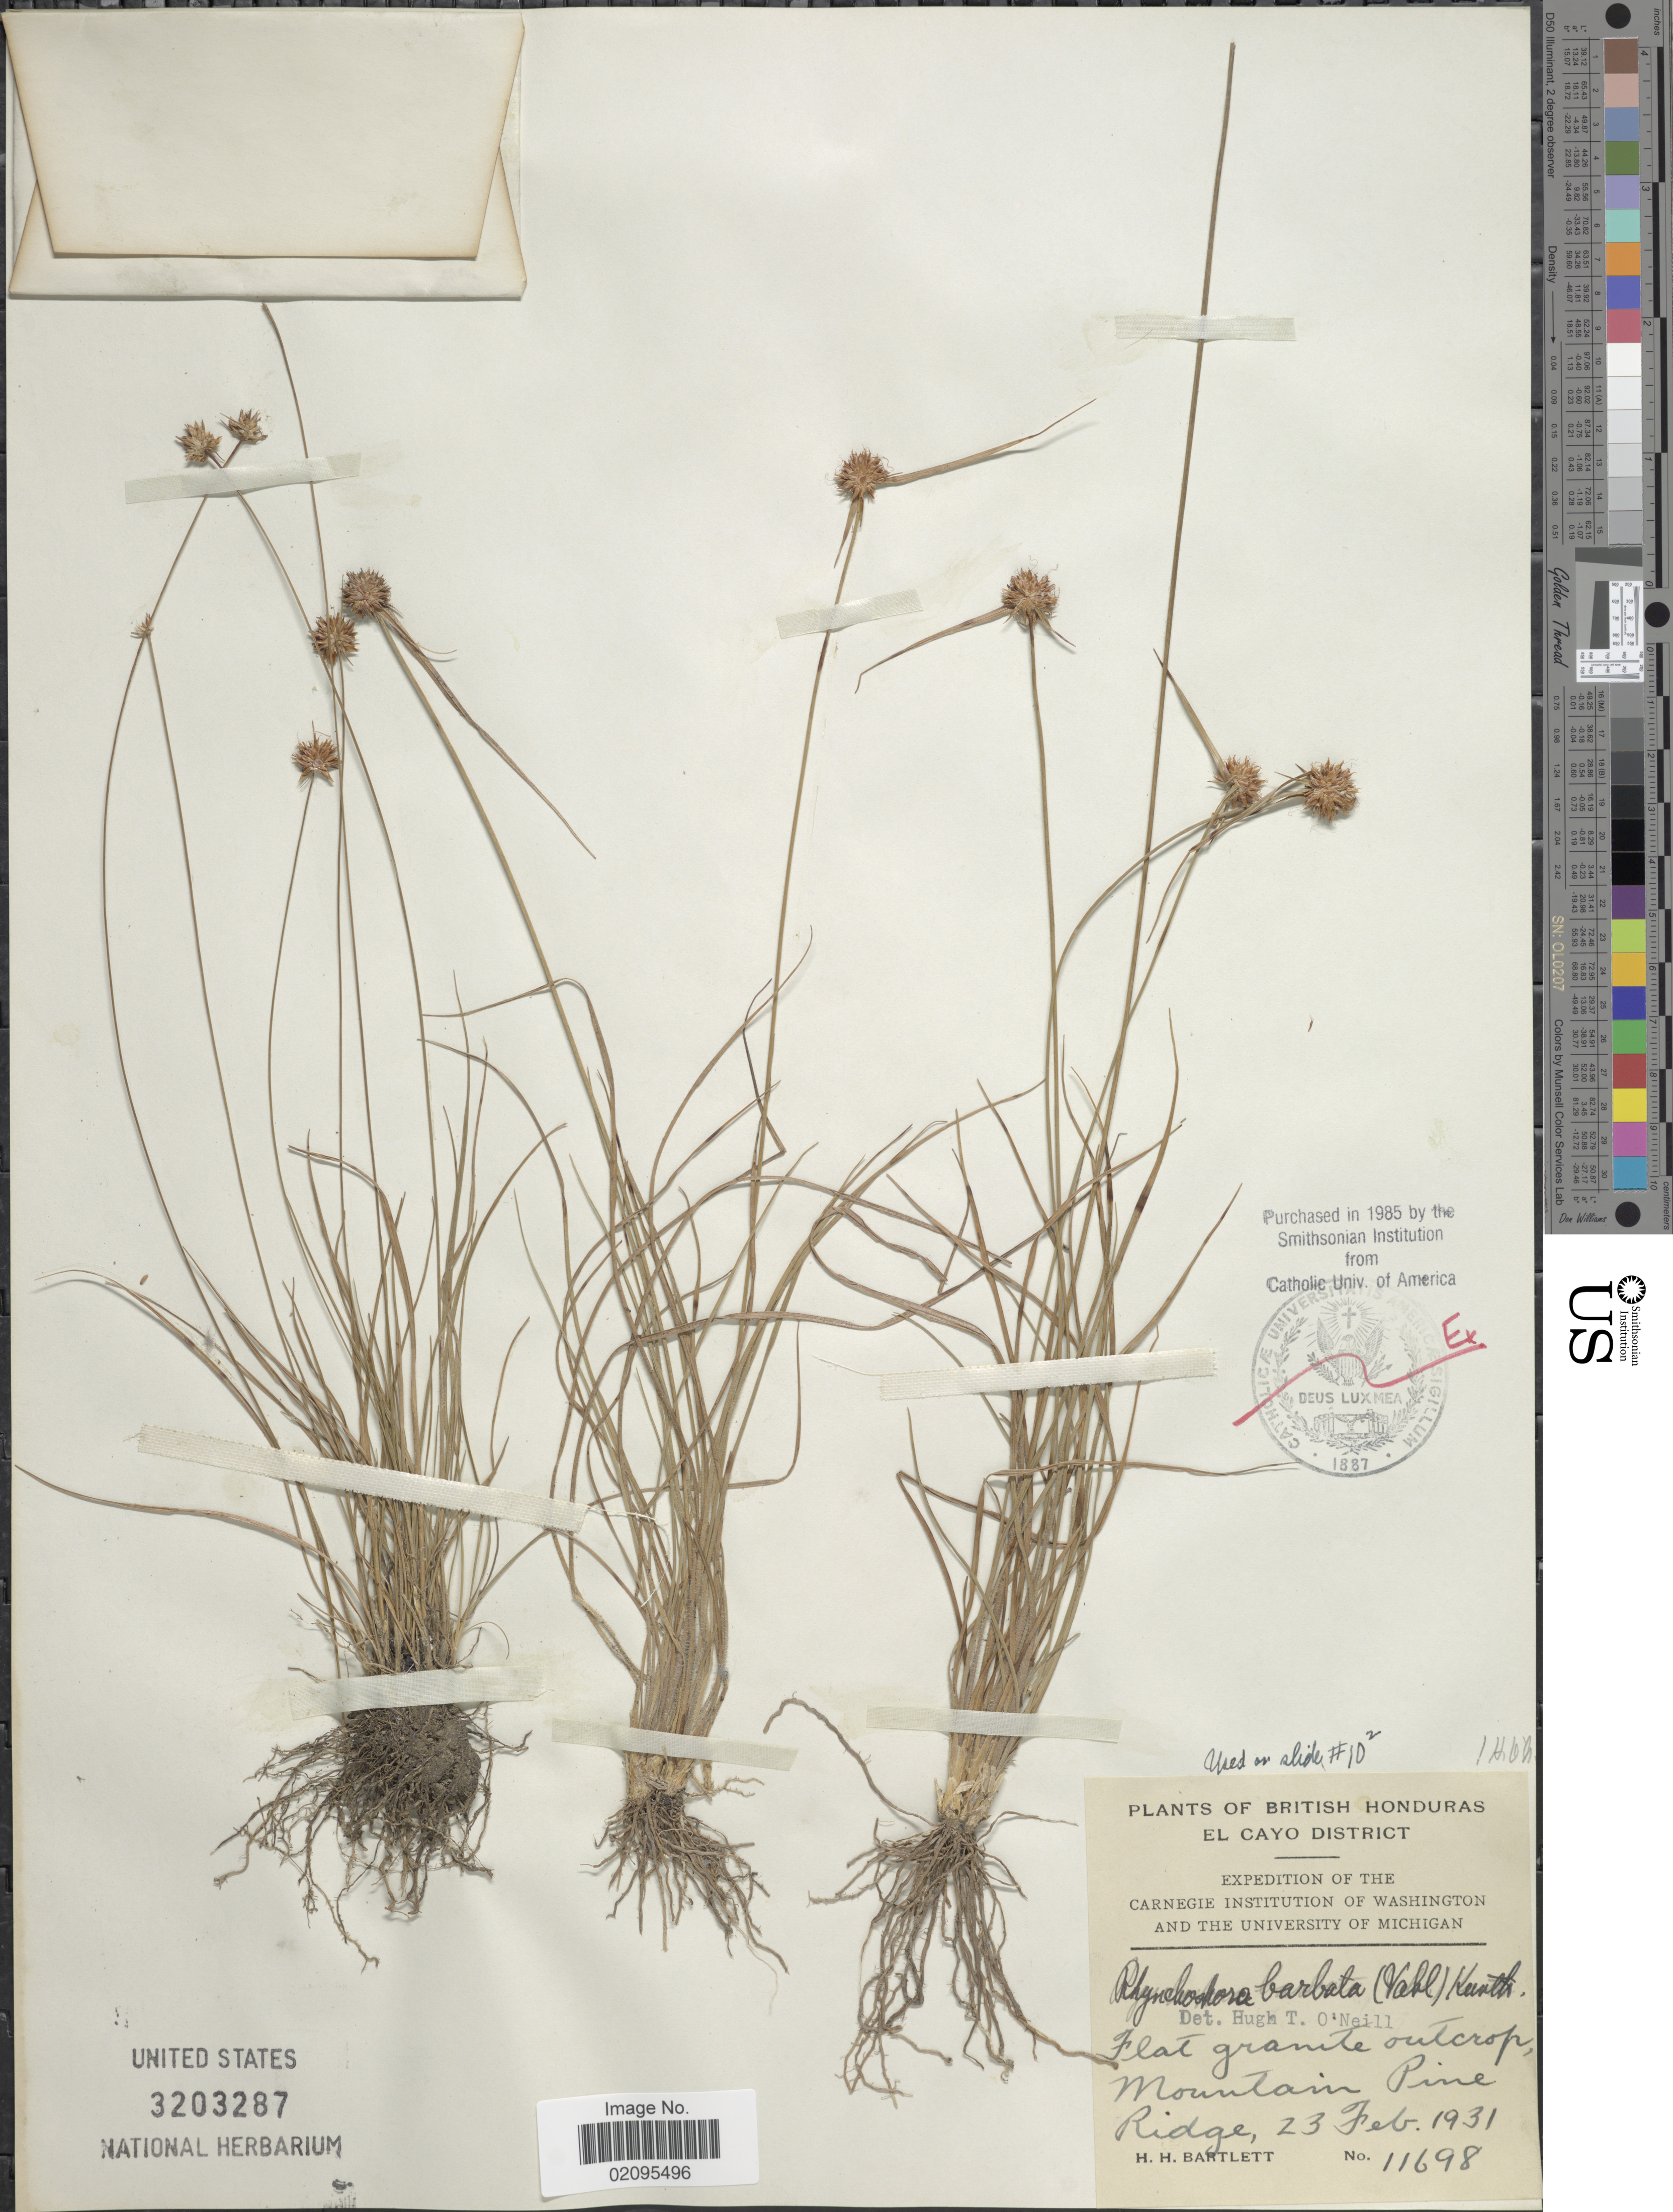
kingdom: Plantae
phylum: Tracheophyta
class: Liliopsida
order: Poales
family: Cyperaceae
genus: Rhynchospora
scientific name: Rhynchospora barbata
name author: (Vahl) Kunth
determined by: Alves, K.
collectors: H. H. Bartlett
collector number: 11698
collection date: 1931-02-23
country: Belize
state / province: Cayo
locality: El Cayo District, British Honduras, Mountain Pine Ridge.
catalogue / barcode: US 3203287